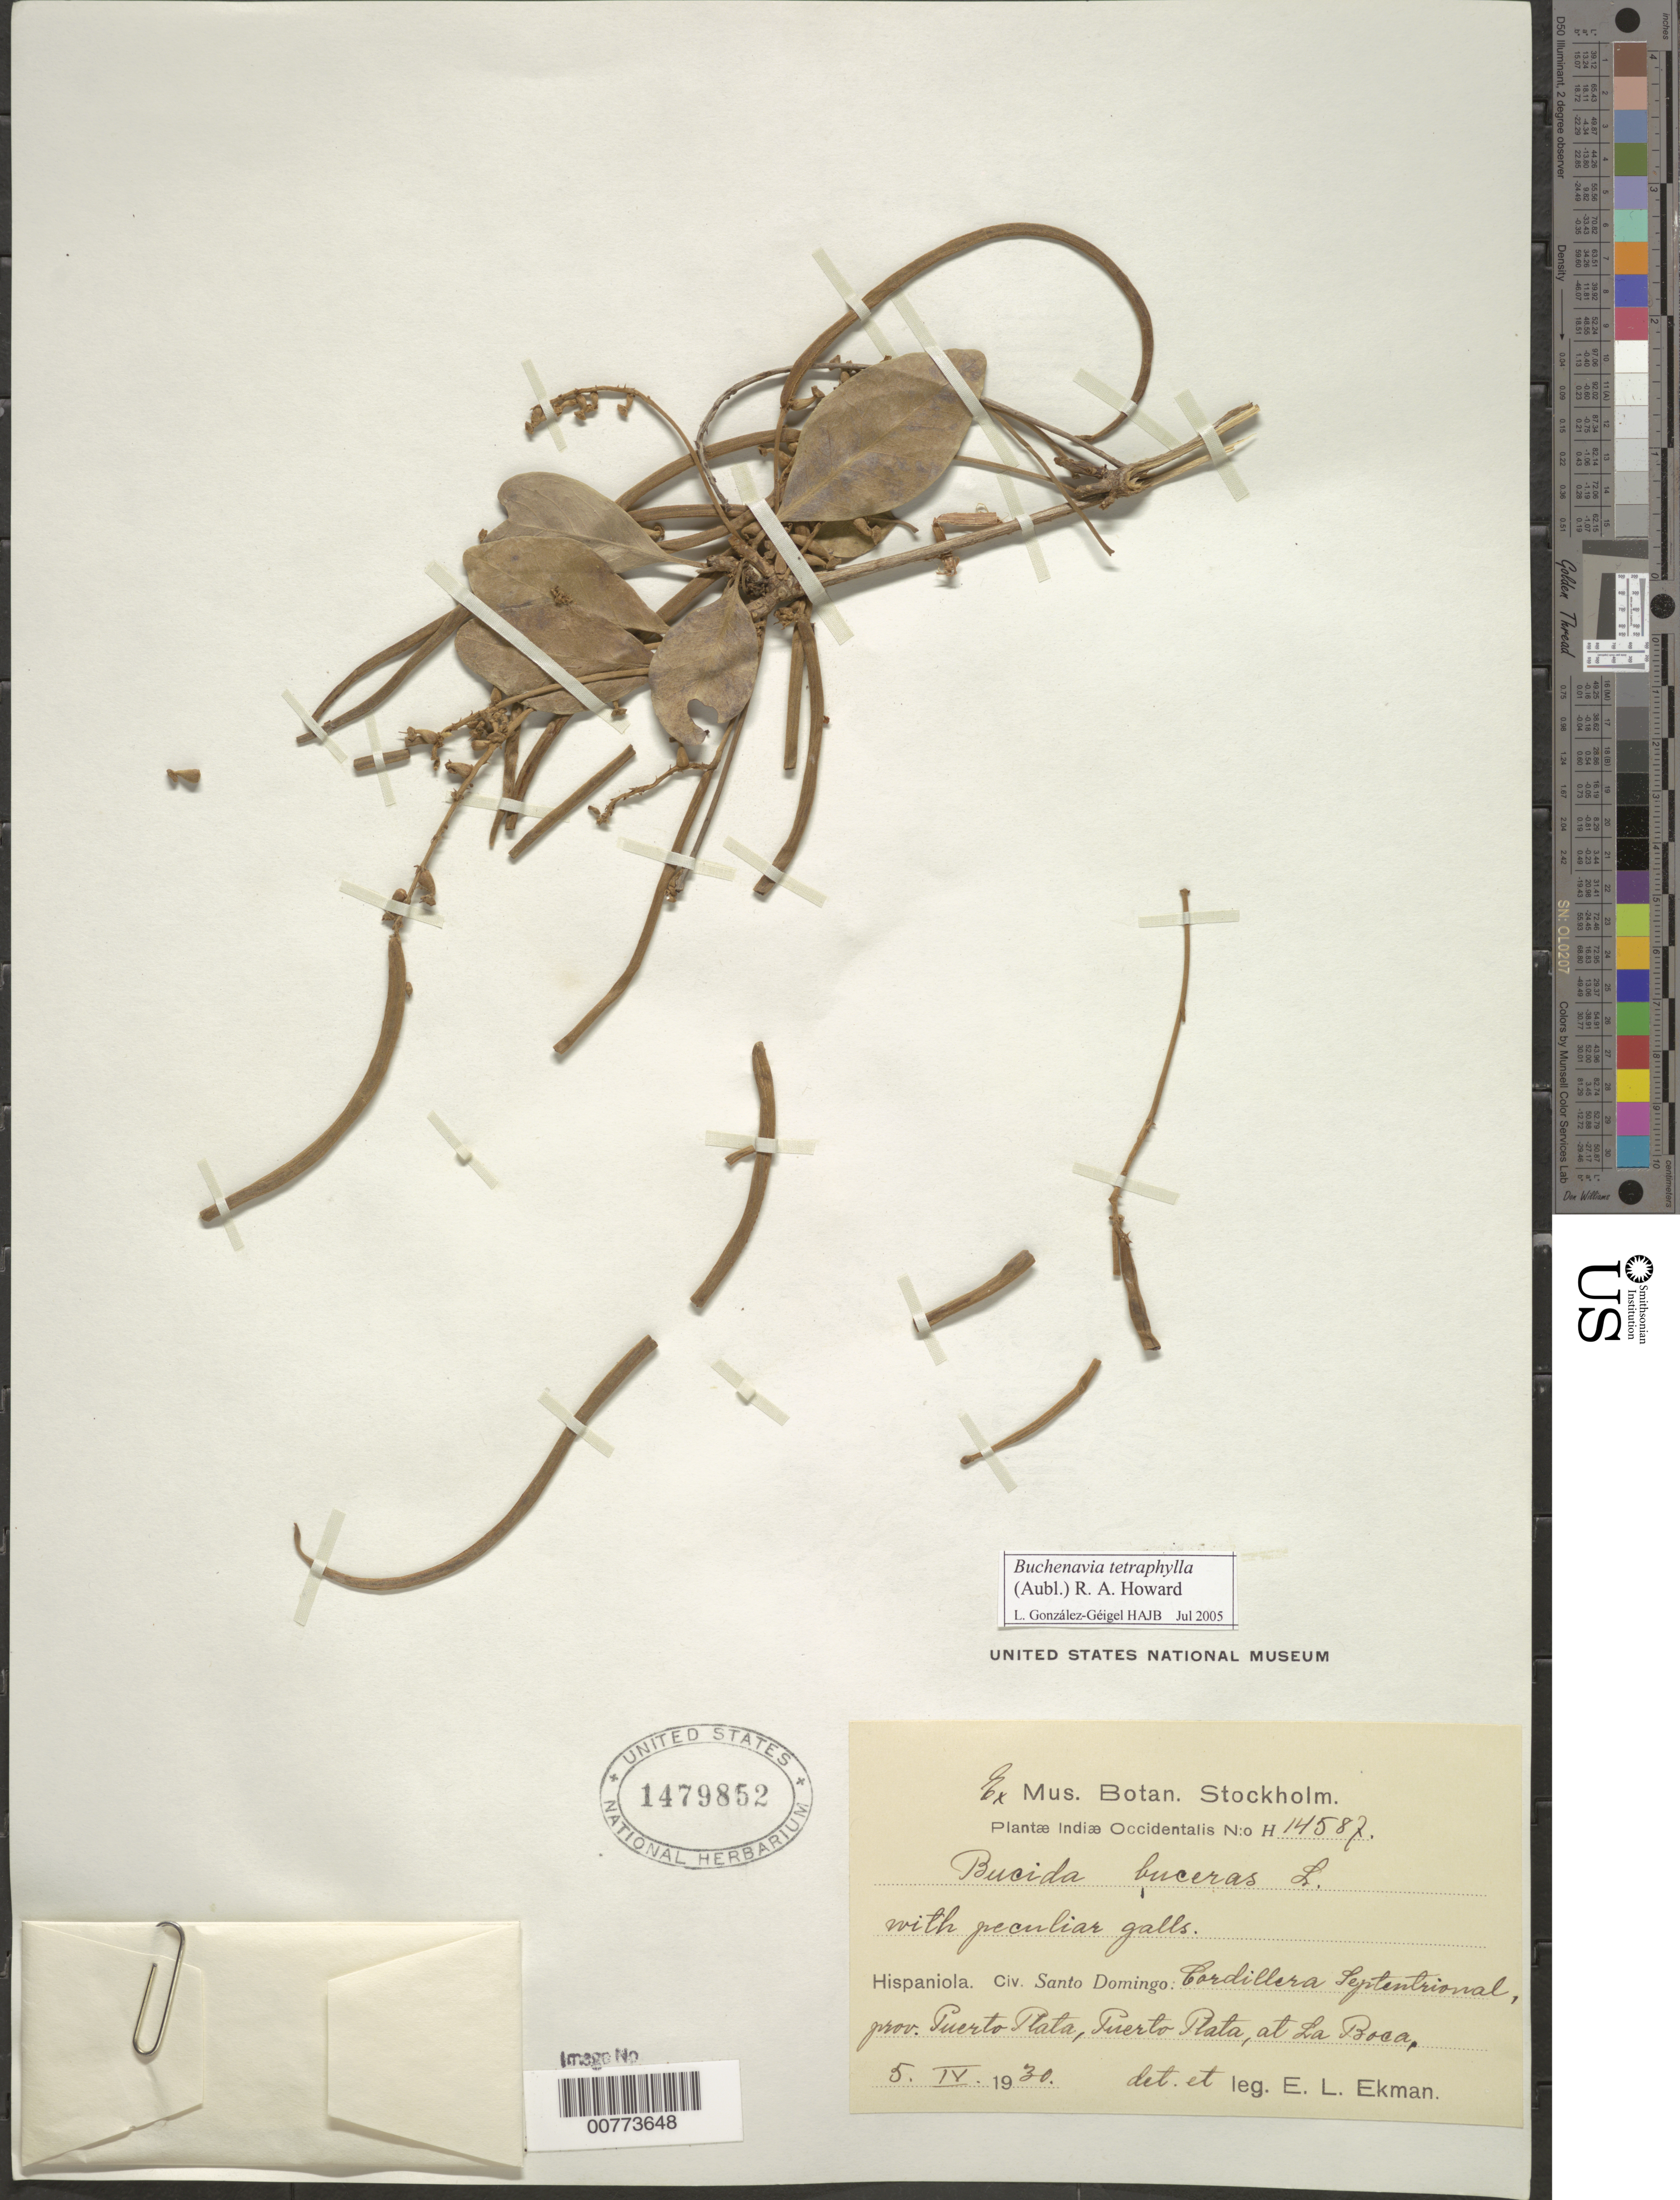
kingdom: Plantae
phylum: Tracheophyta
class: Magnoliopsida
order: Myrtales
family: Combretaceae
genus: Terminalia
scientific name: Terminalia tetraphylla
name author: (Aubl.) Gere & Boatwr.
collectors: E. L. Ekman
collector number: H 14587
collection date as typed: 05 Apr 1930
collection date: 1930-04-05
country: Dominican Republic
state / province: Puerto Plata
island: Hispaniola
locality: Puerto Plata, Cordillera Septentrional, at La Boca.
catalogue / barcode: US 1479852